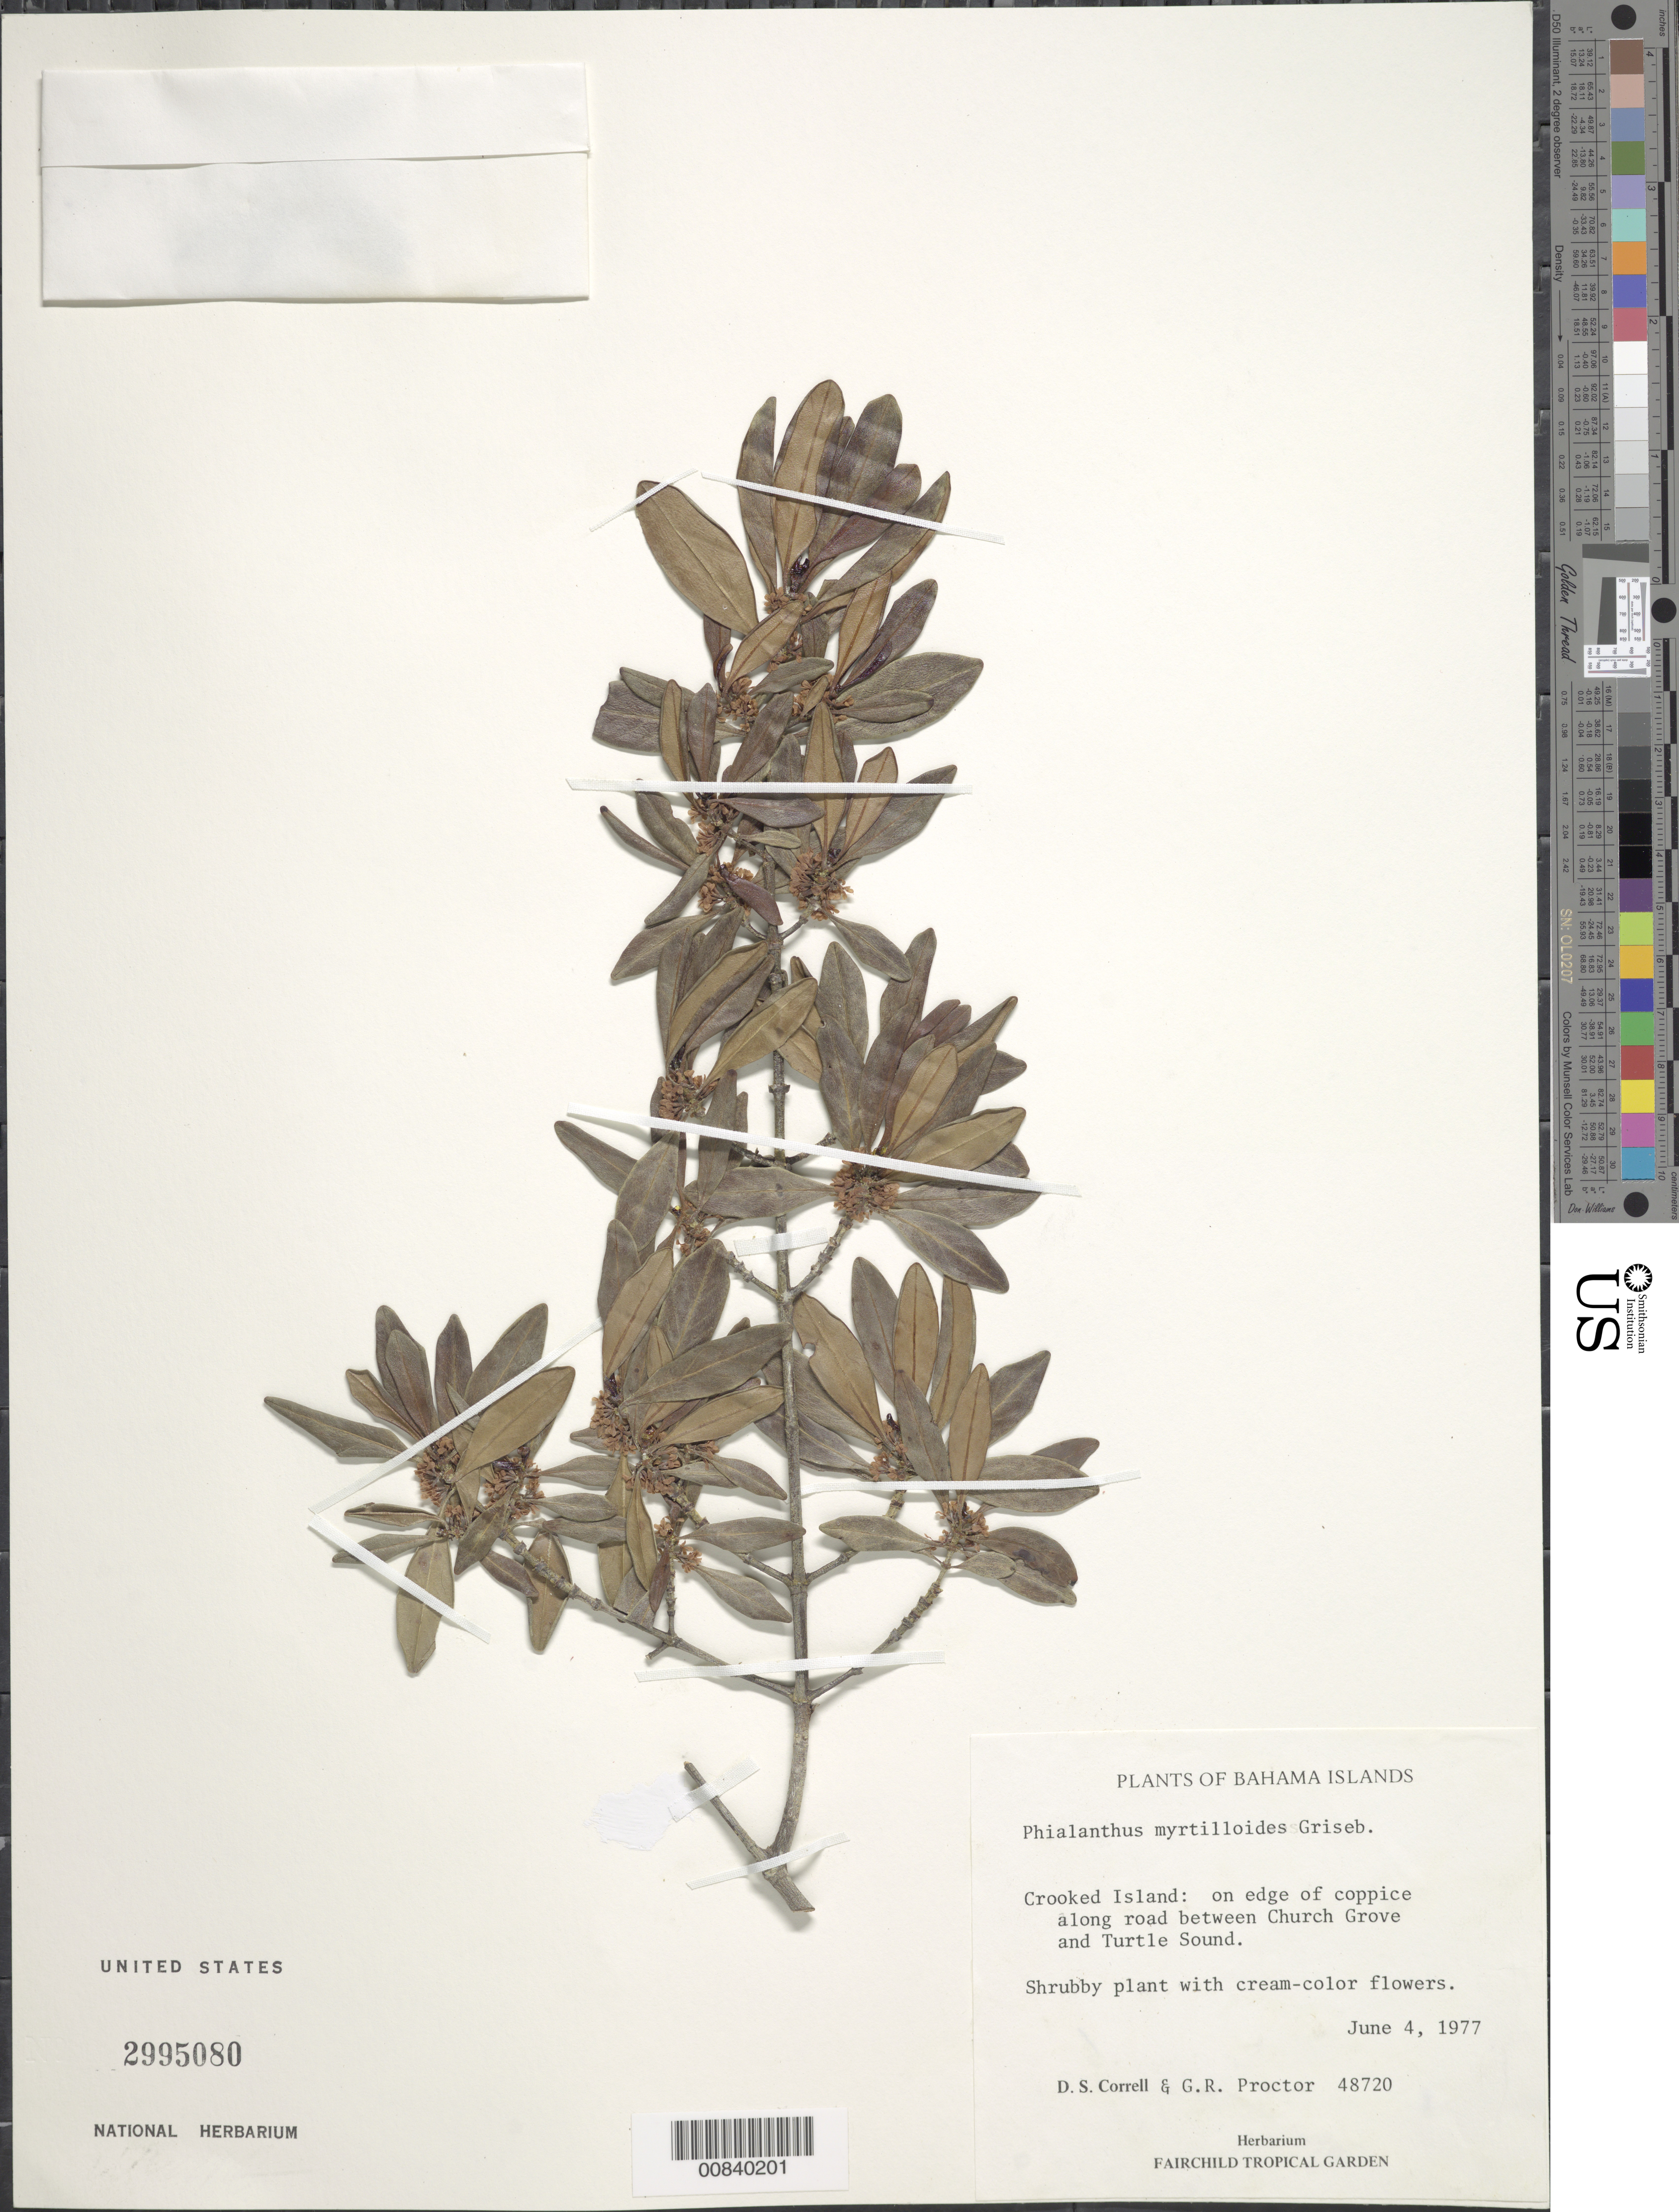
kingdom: Plantae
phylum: Tracheophyta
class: Magnoliopsida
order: Gentianales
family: Rubiaceae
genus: Phialanthus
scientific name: Phialanthus myrtilloides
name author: Griseb.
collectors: D. S. Correll & G. R. Proctor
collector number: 48720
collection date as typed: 04 Jun 1977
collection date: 1977-06-04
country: Bahamas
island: Crooked Island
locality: Crooked Island: Along road between Church Grove and Turtle Sound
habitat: On edge of coppice, along road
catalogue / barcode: US 2995080